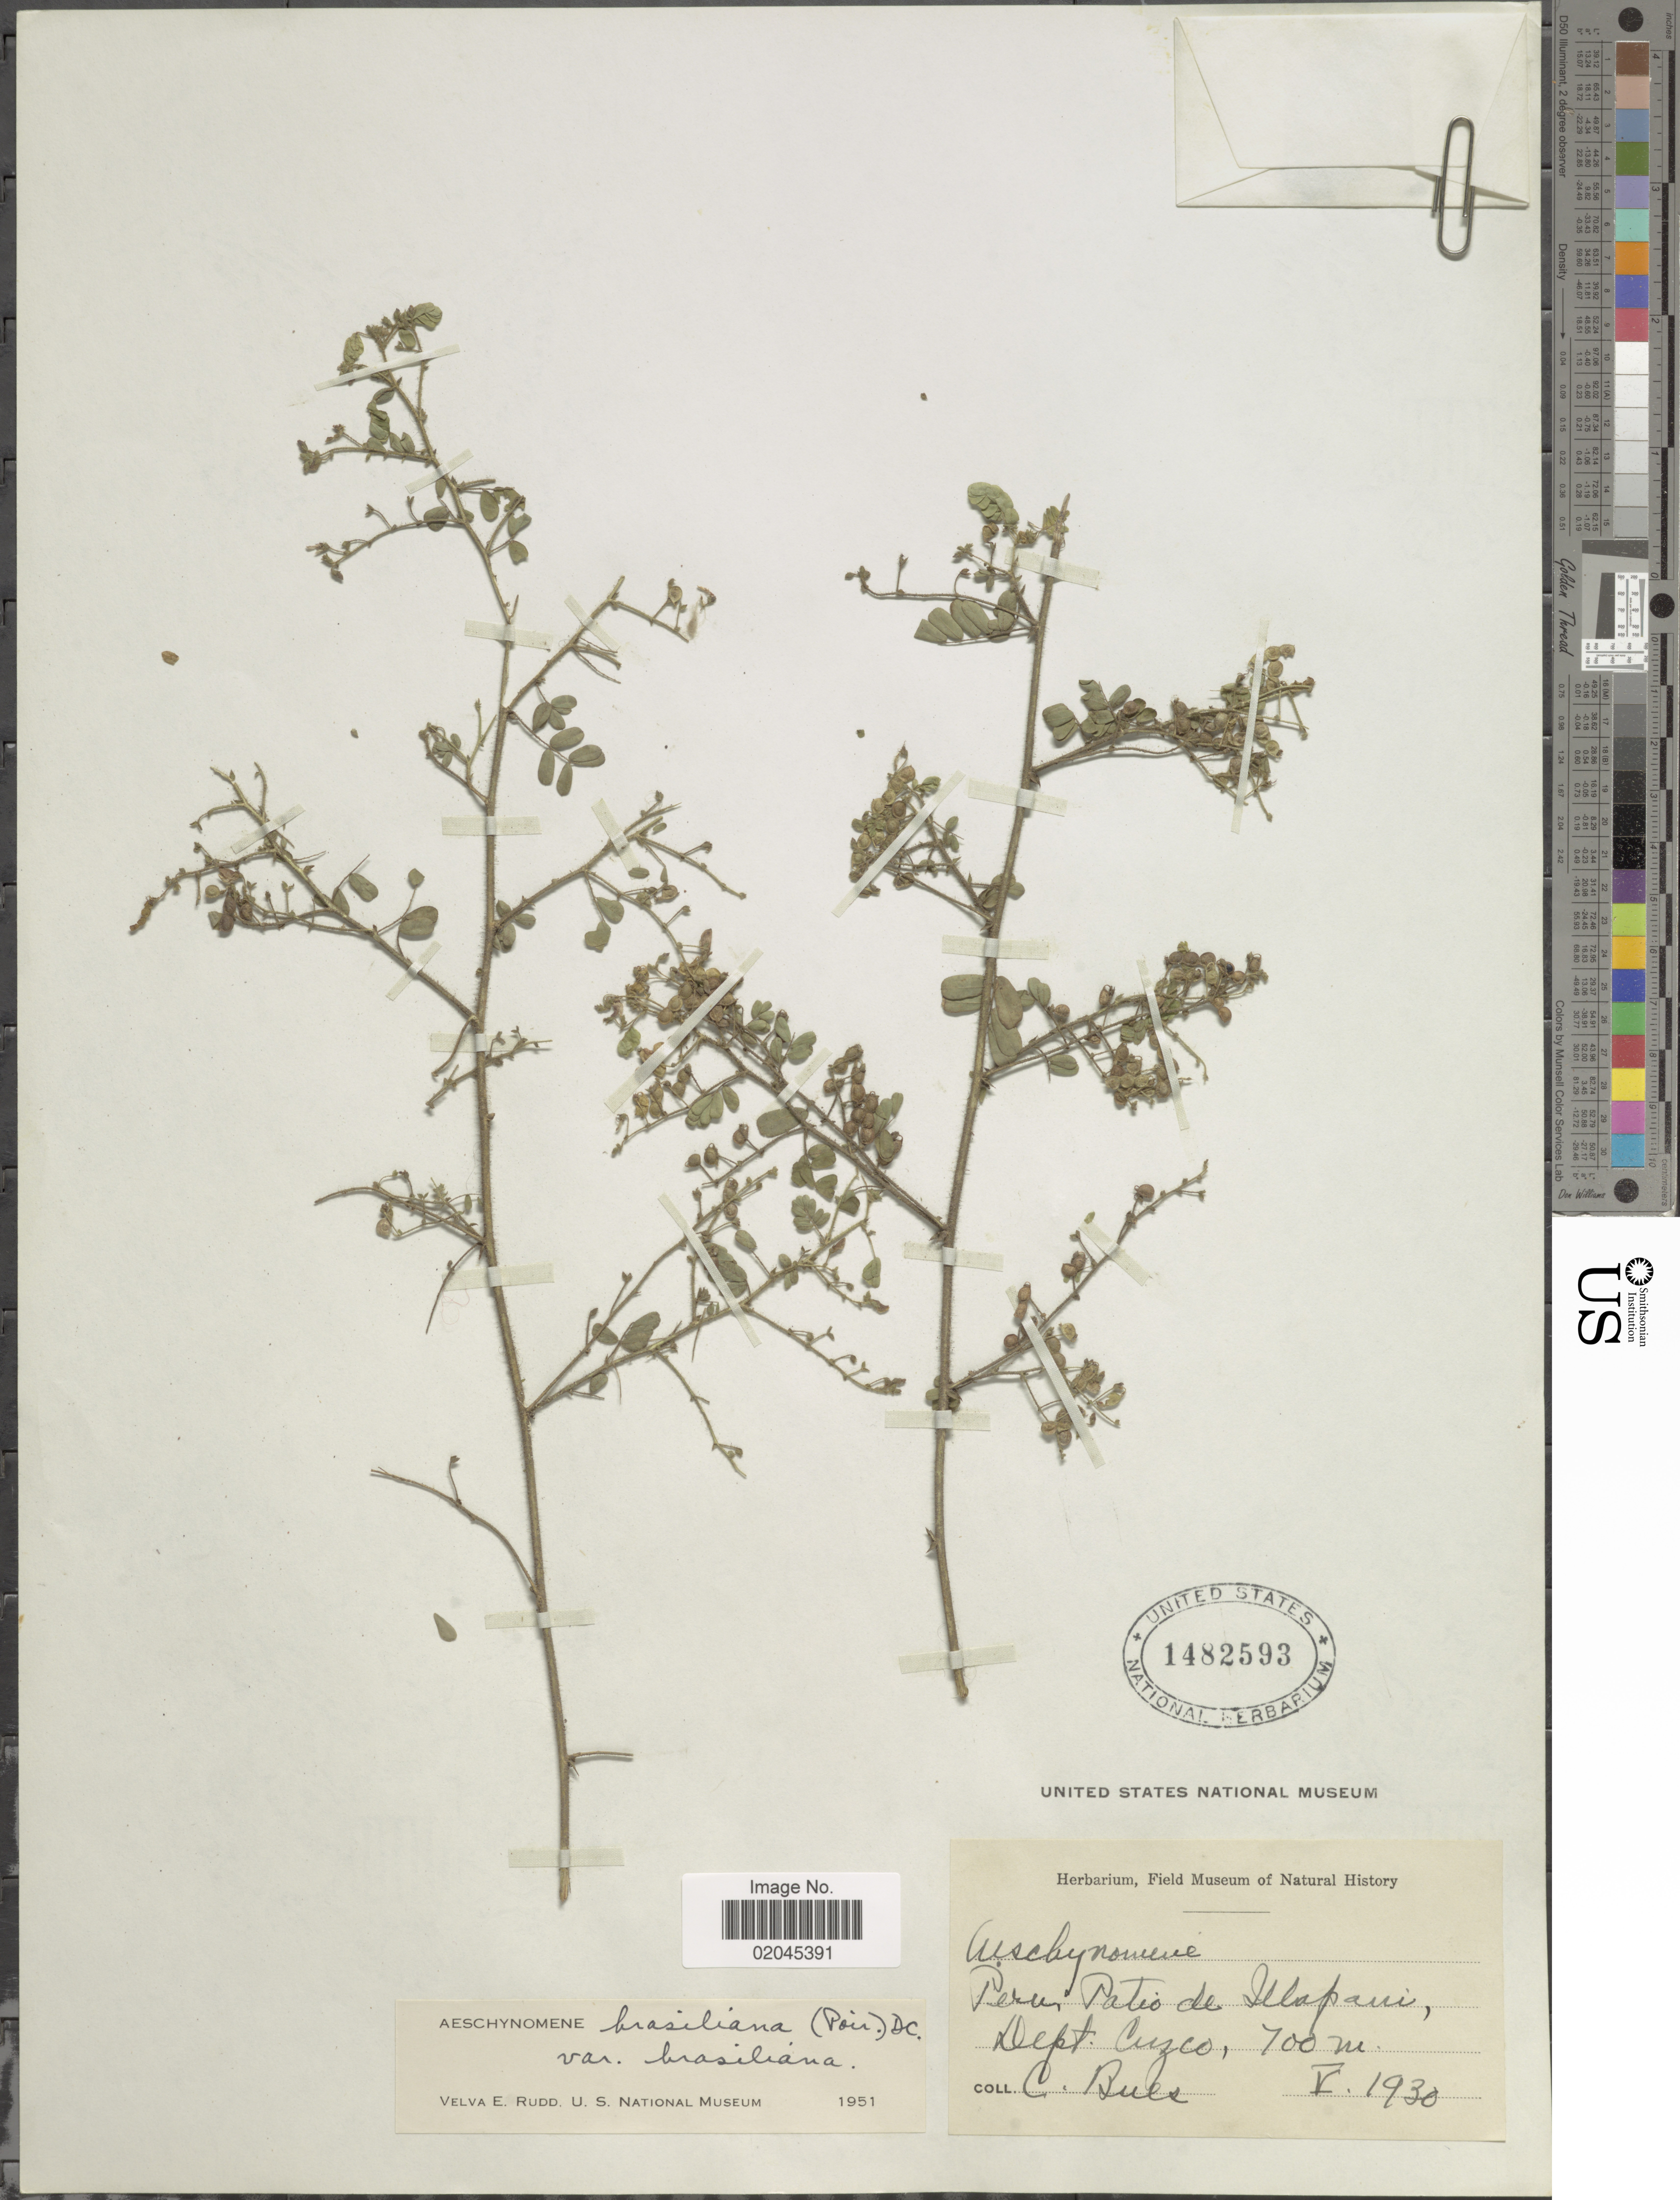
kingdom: Plantae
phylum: Tracheophyta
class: Magnoliopsida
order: Fabales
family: Fabaceae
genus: Aeschynomene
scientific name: Aeschynomene brasiliana var. brasiliana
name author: (Poir.) DC.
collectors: C. Bues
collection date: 1930-05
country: Peru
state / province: Cusco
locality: Peru, Patio de Iltapaui, Dept. Cuzco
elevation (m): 700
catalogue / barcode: US 1482593